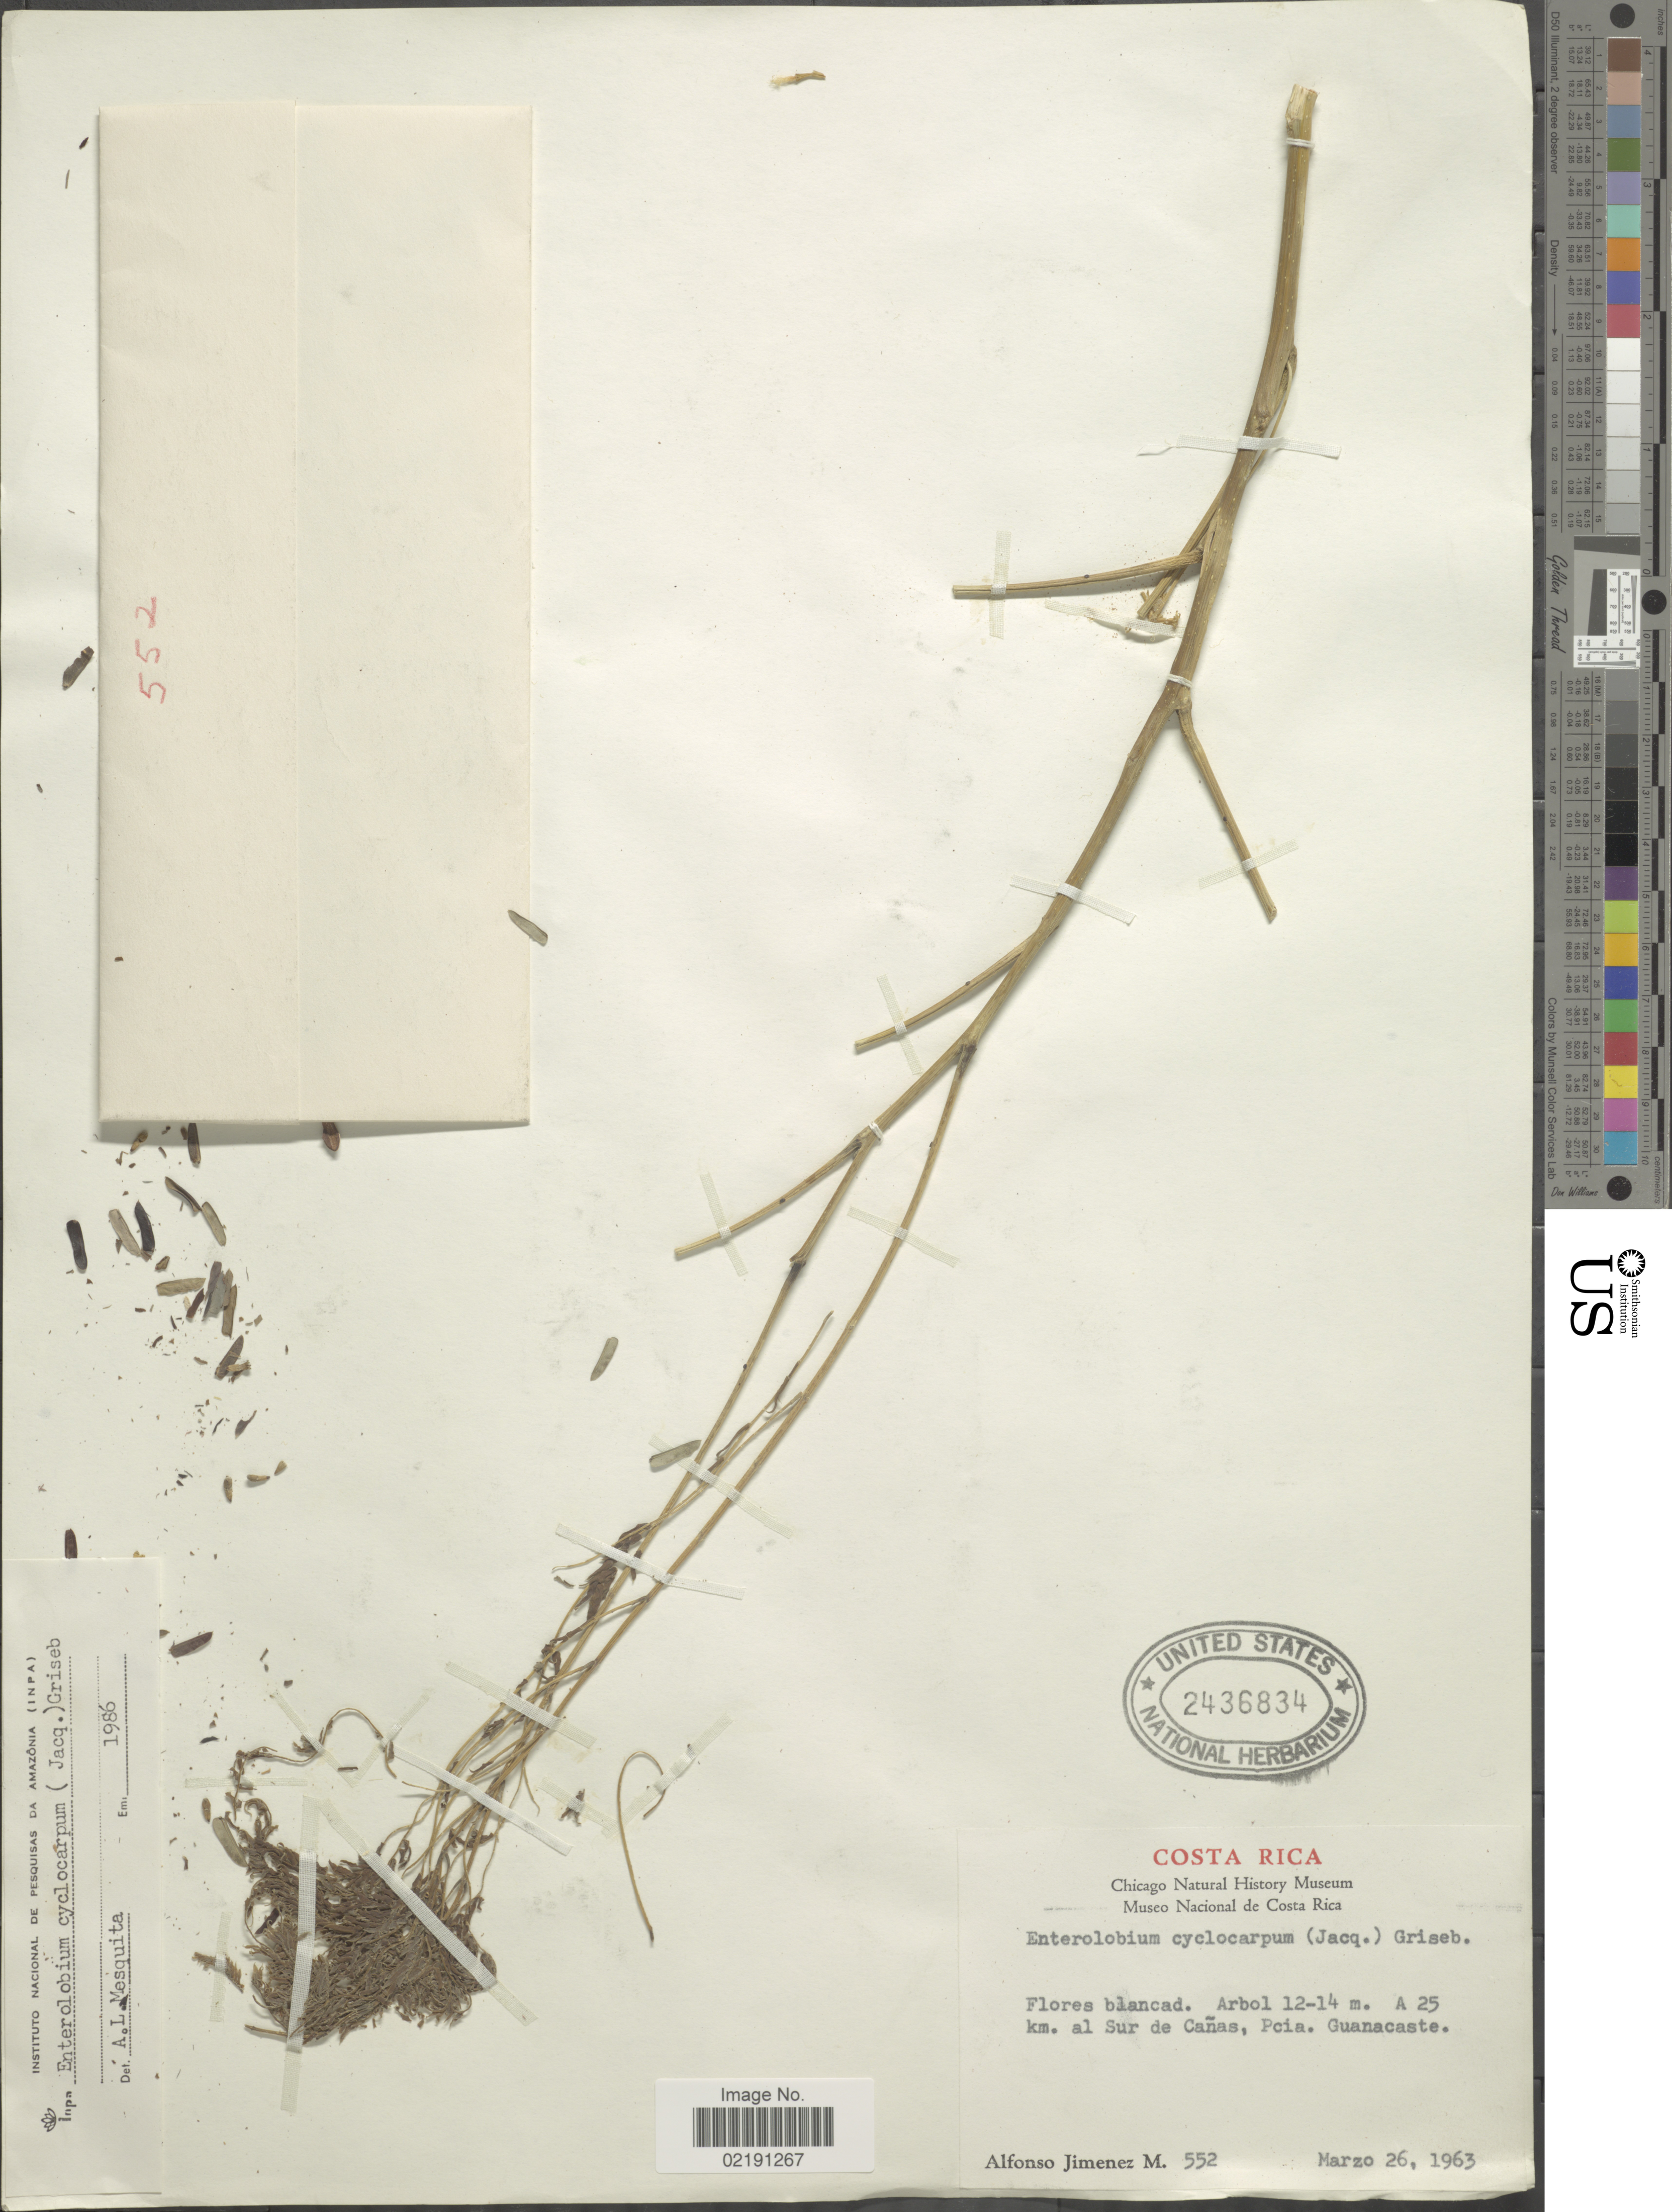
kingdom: Plantae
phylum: Tracheophyta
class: Magnoliopsida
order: Fabales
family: Fabaceae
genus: Enterolobium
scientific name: Enterolobium cyclocarpum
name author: (Jacq.) Griseb.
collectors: A. Jimenez M.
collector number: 552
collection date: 1963-03-26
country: Costa Rica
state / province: Guanacaste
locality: A 25 km. al Sur de Cañas, Pcia. Guanacaste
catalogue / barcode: US 2436834